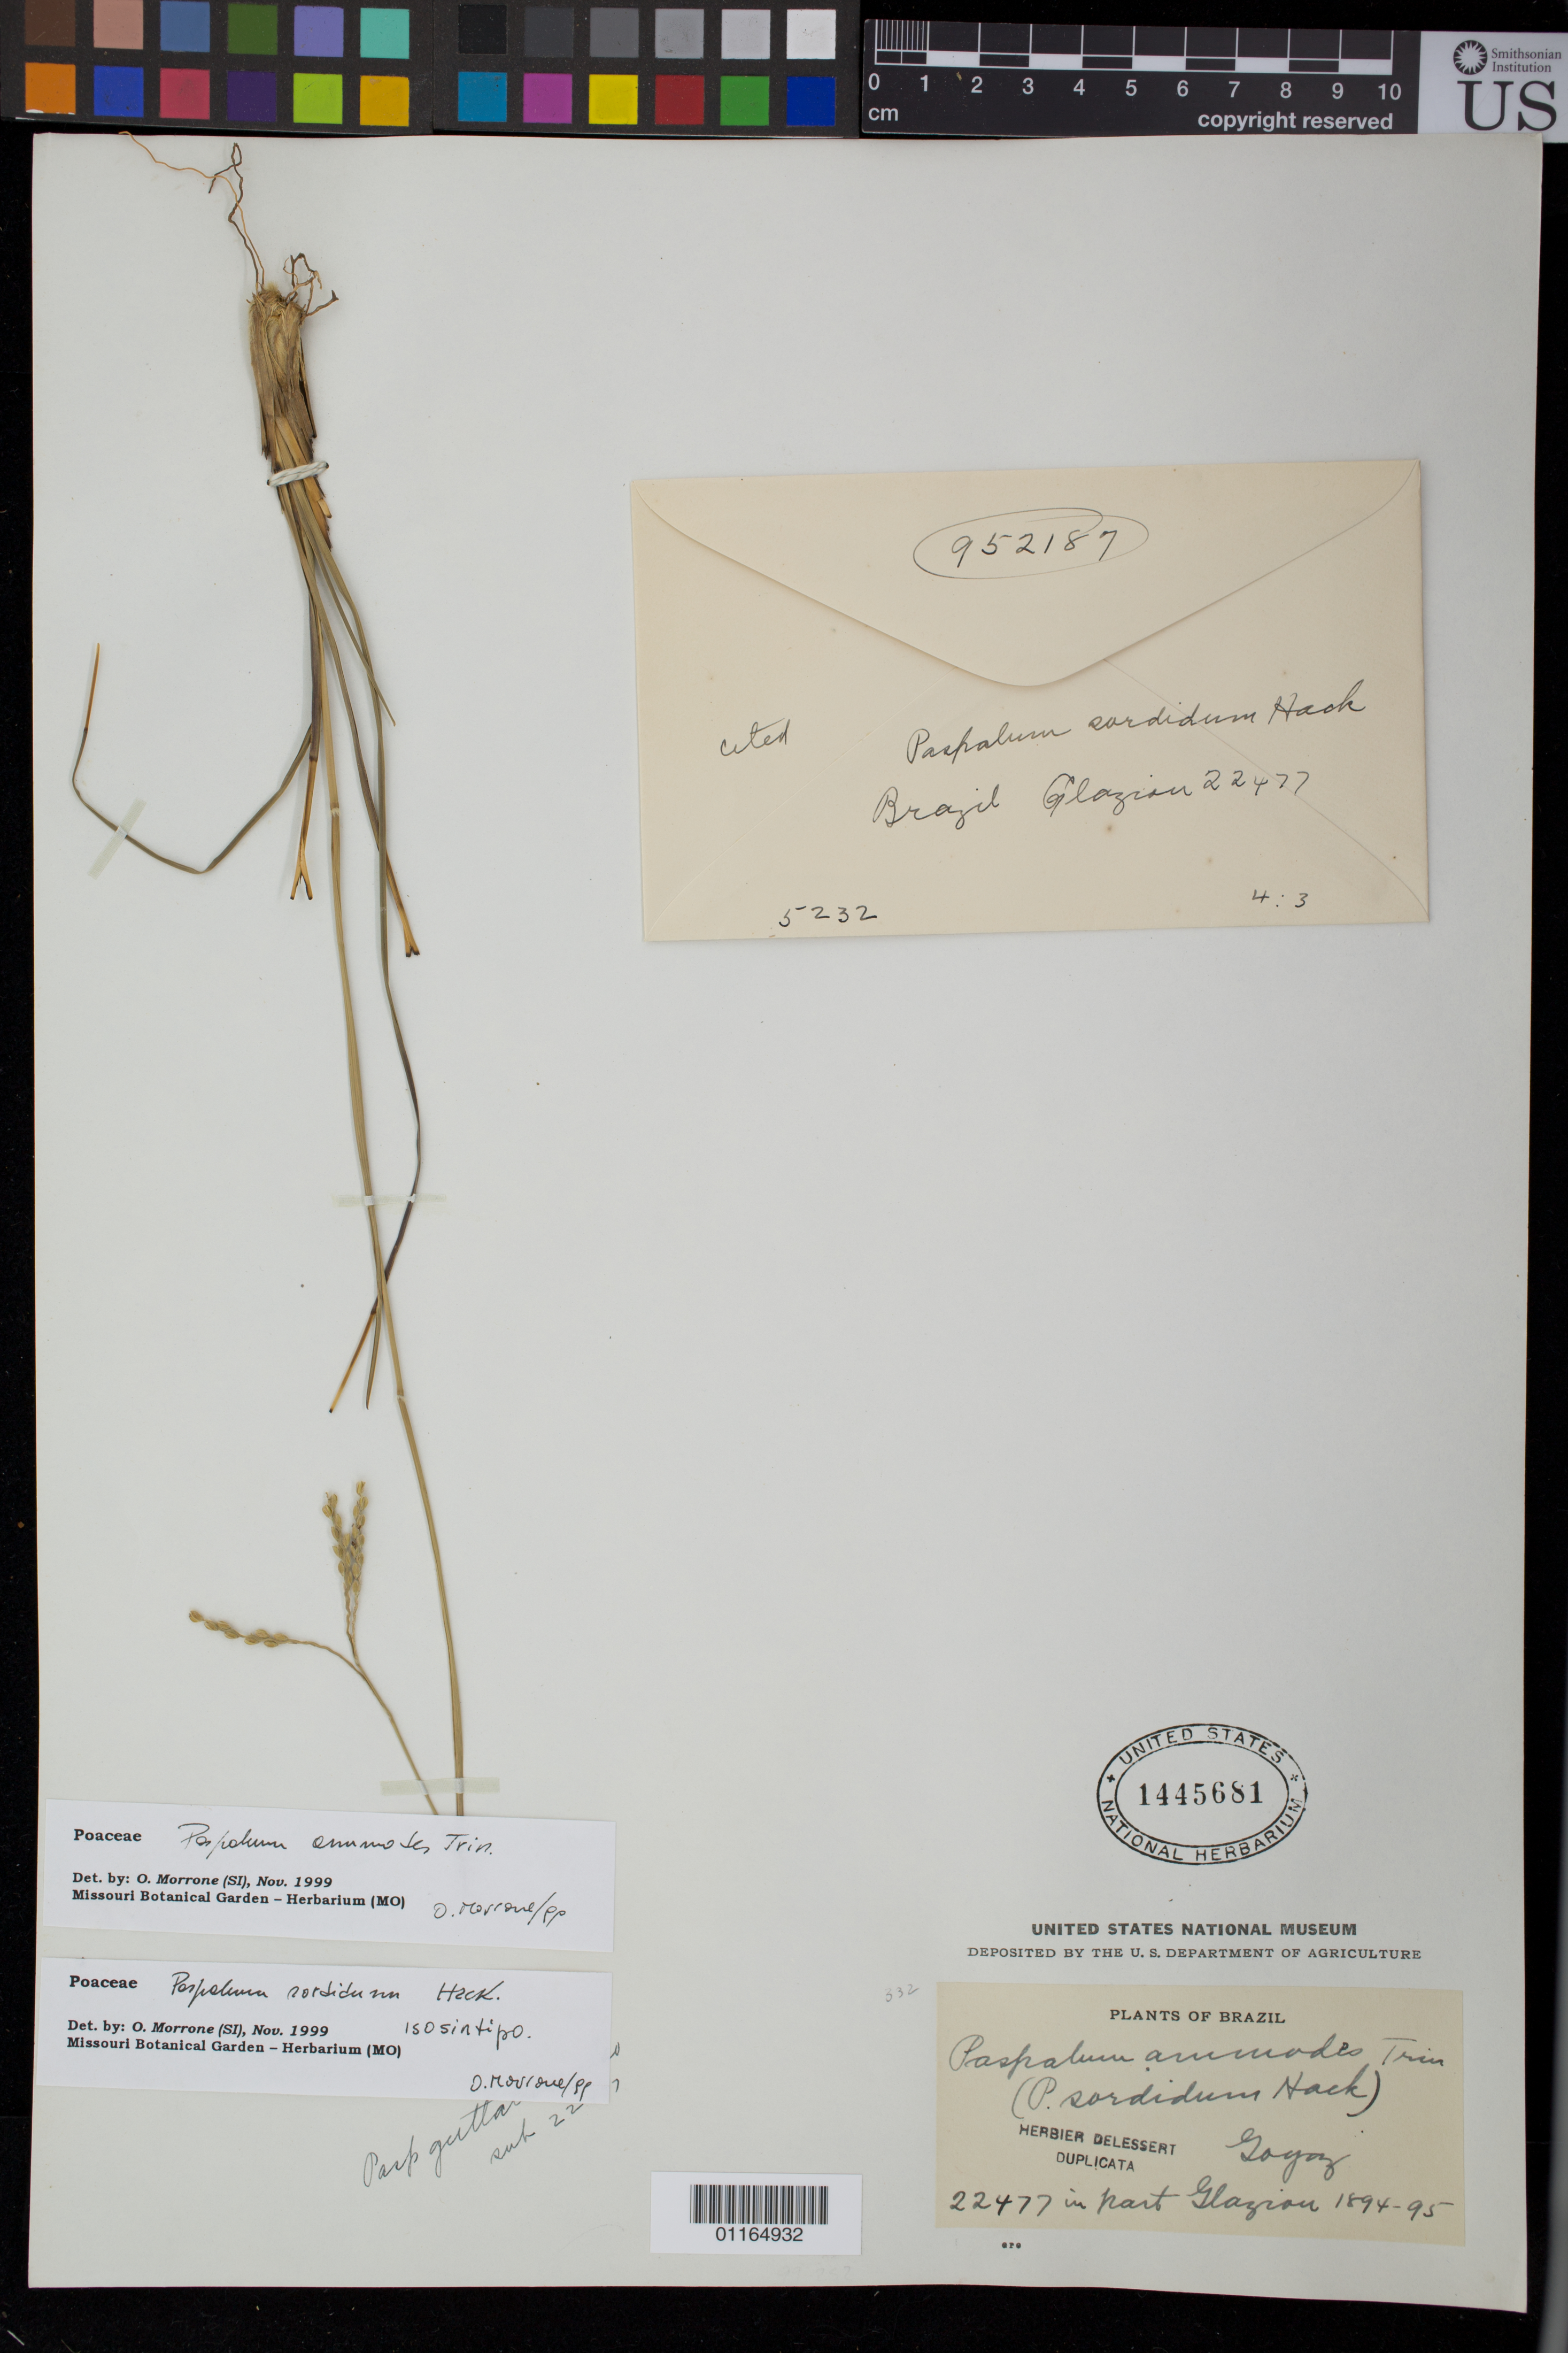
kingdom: Plantae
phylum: Tracheophyta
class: Liliopsida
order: Poales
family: Poaceae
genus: Paspalum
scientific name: Paspalum sordidum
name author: Hack.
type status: Isosyntype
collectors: A. F. M. Glaziou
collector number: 22477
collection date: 1894/1895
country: Brazil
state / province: Goiás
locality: Goyaz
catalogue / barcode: US 1445681